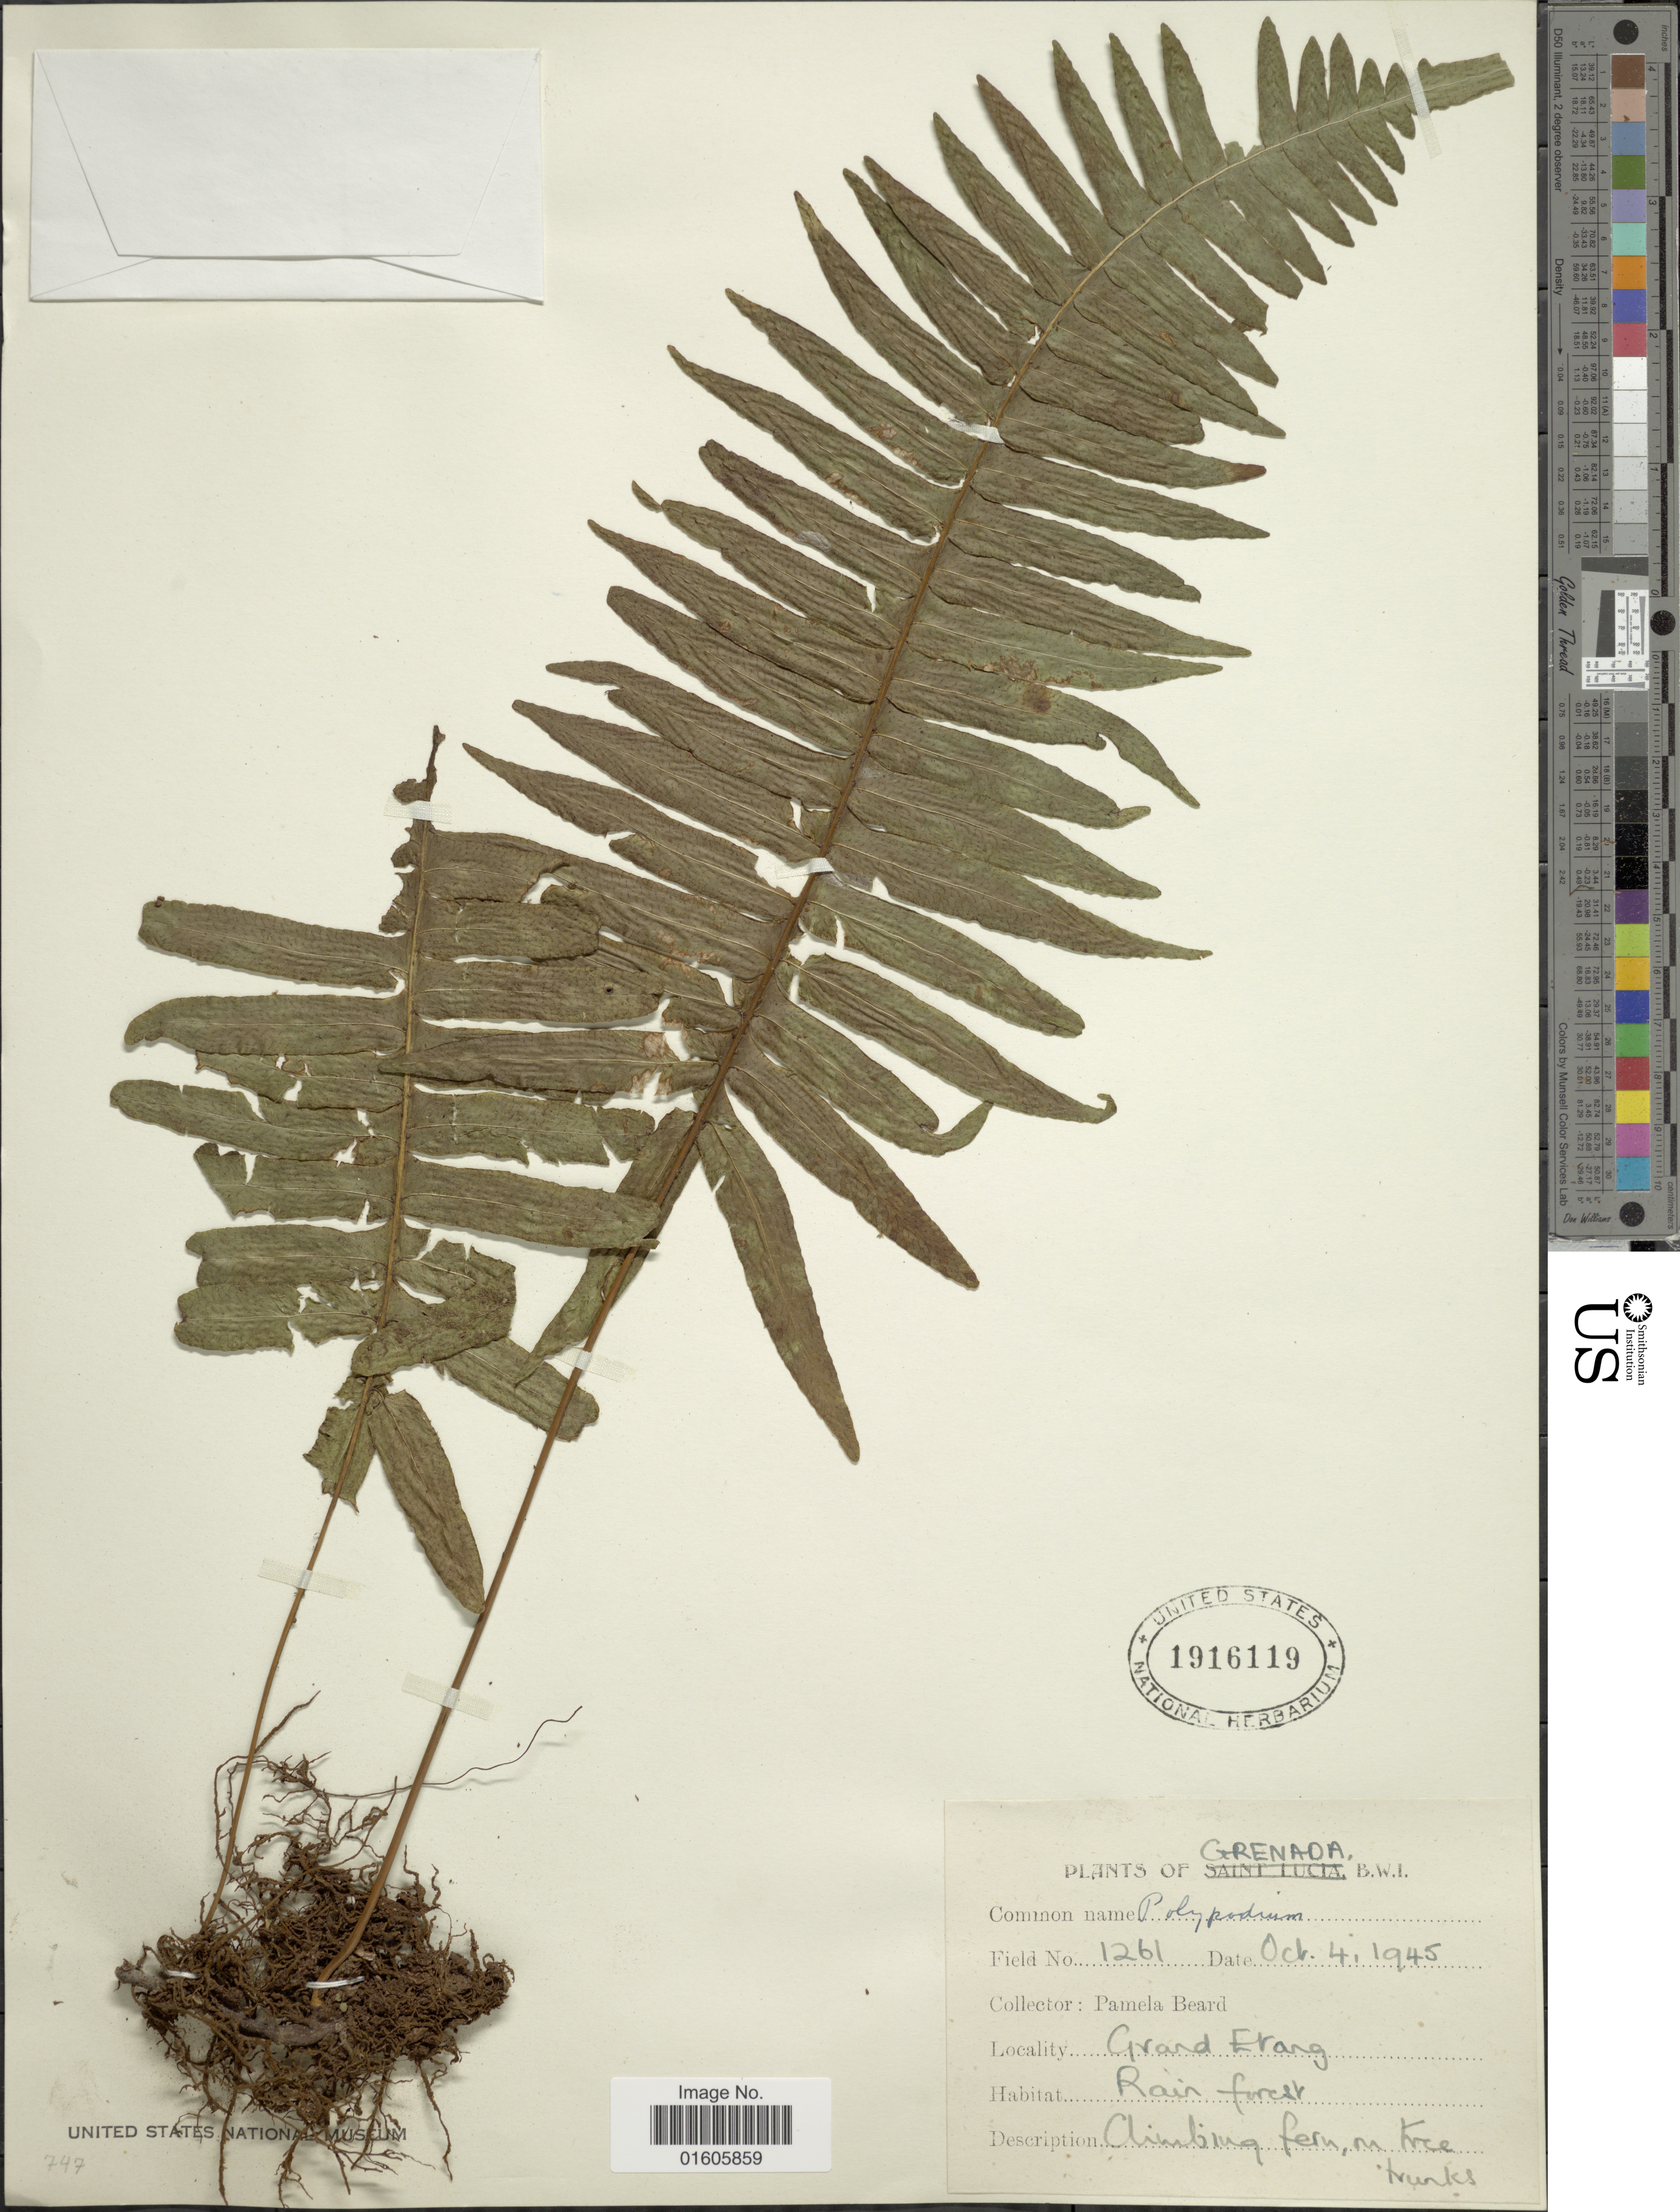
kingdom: Plantae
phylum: Tracheophyta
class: Polypodiopsida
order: Polypodiales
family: Polypodiaceae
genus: Serpocaulon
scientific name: Serpocaulon sp.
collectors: P. Beard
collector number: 1261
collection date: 1945-10-04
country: Grenada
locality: B.W.I. Grand Etang.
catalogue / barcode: US 1916119